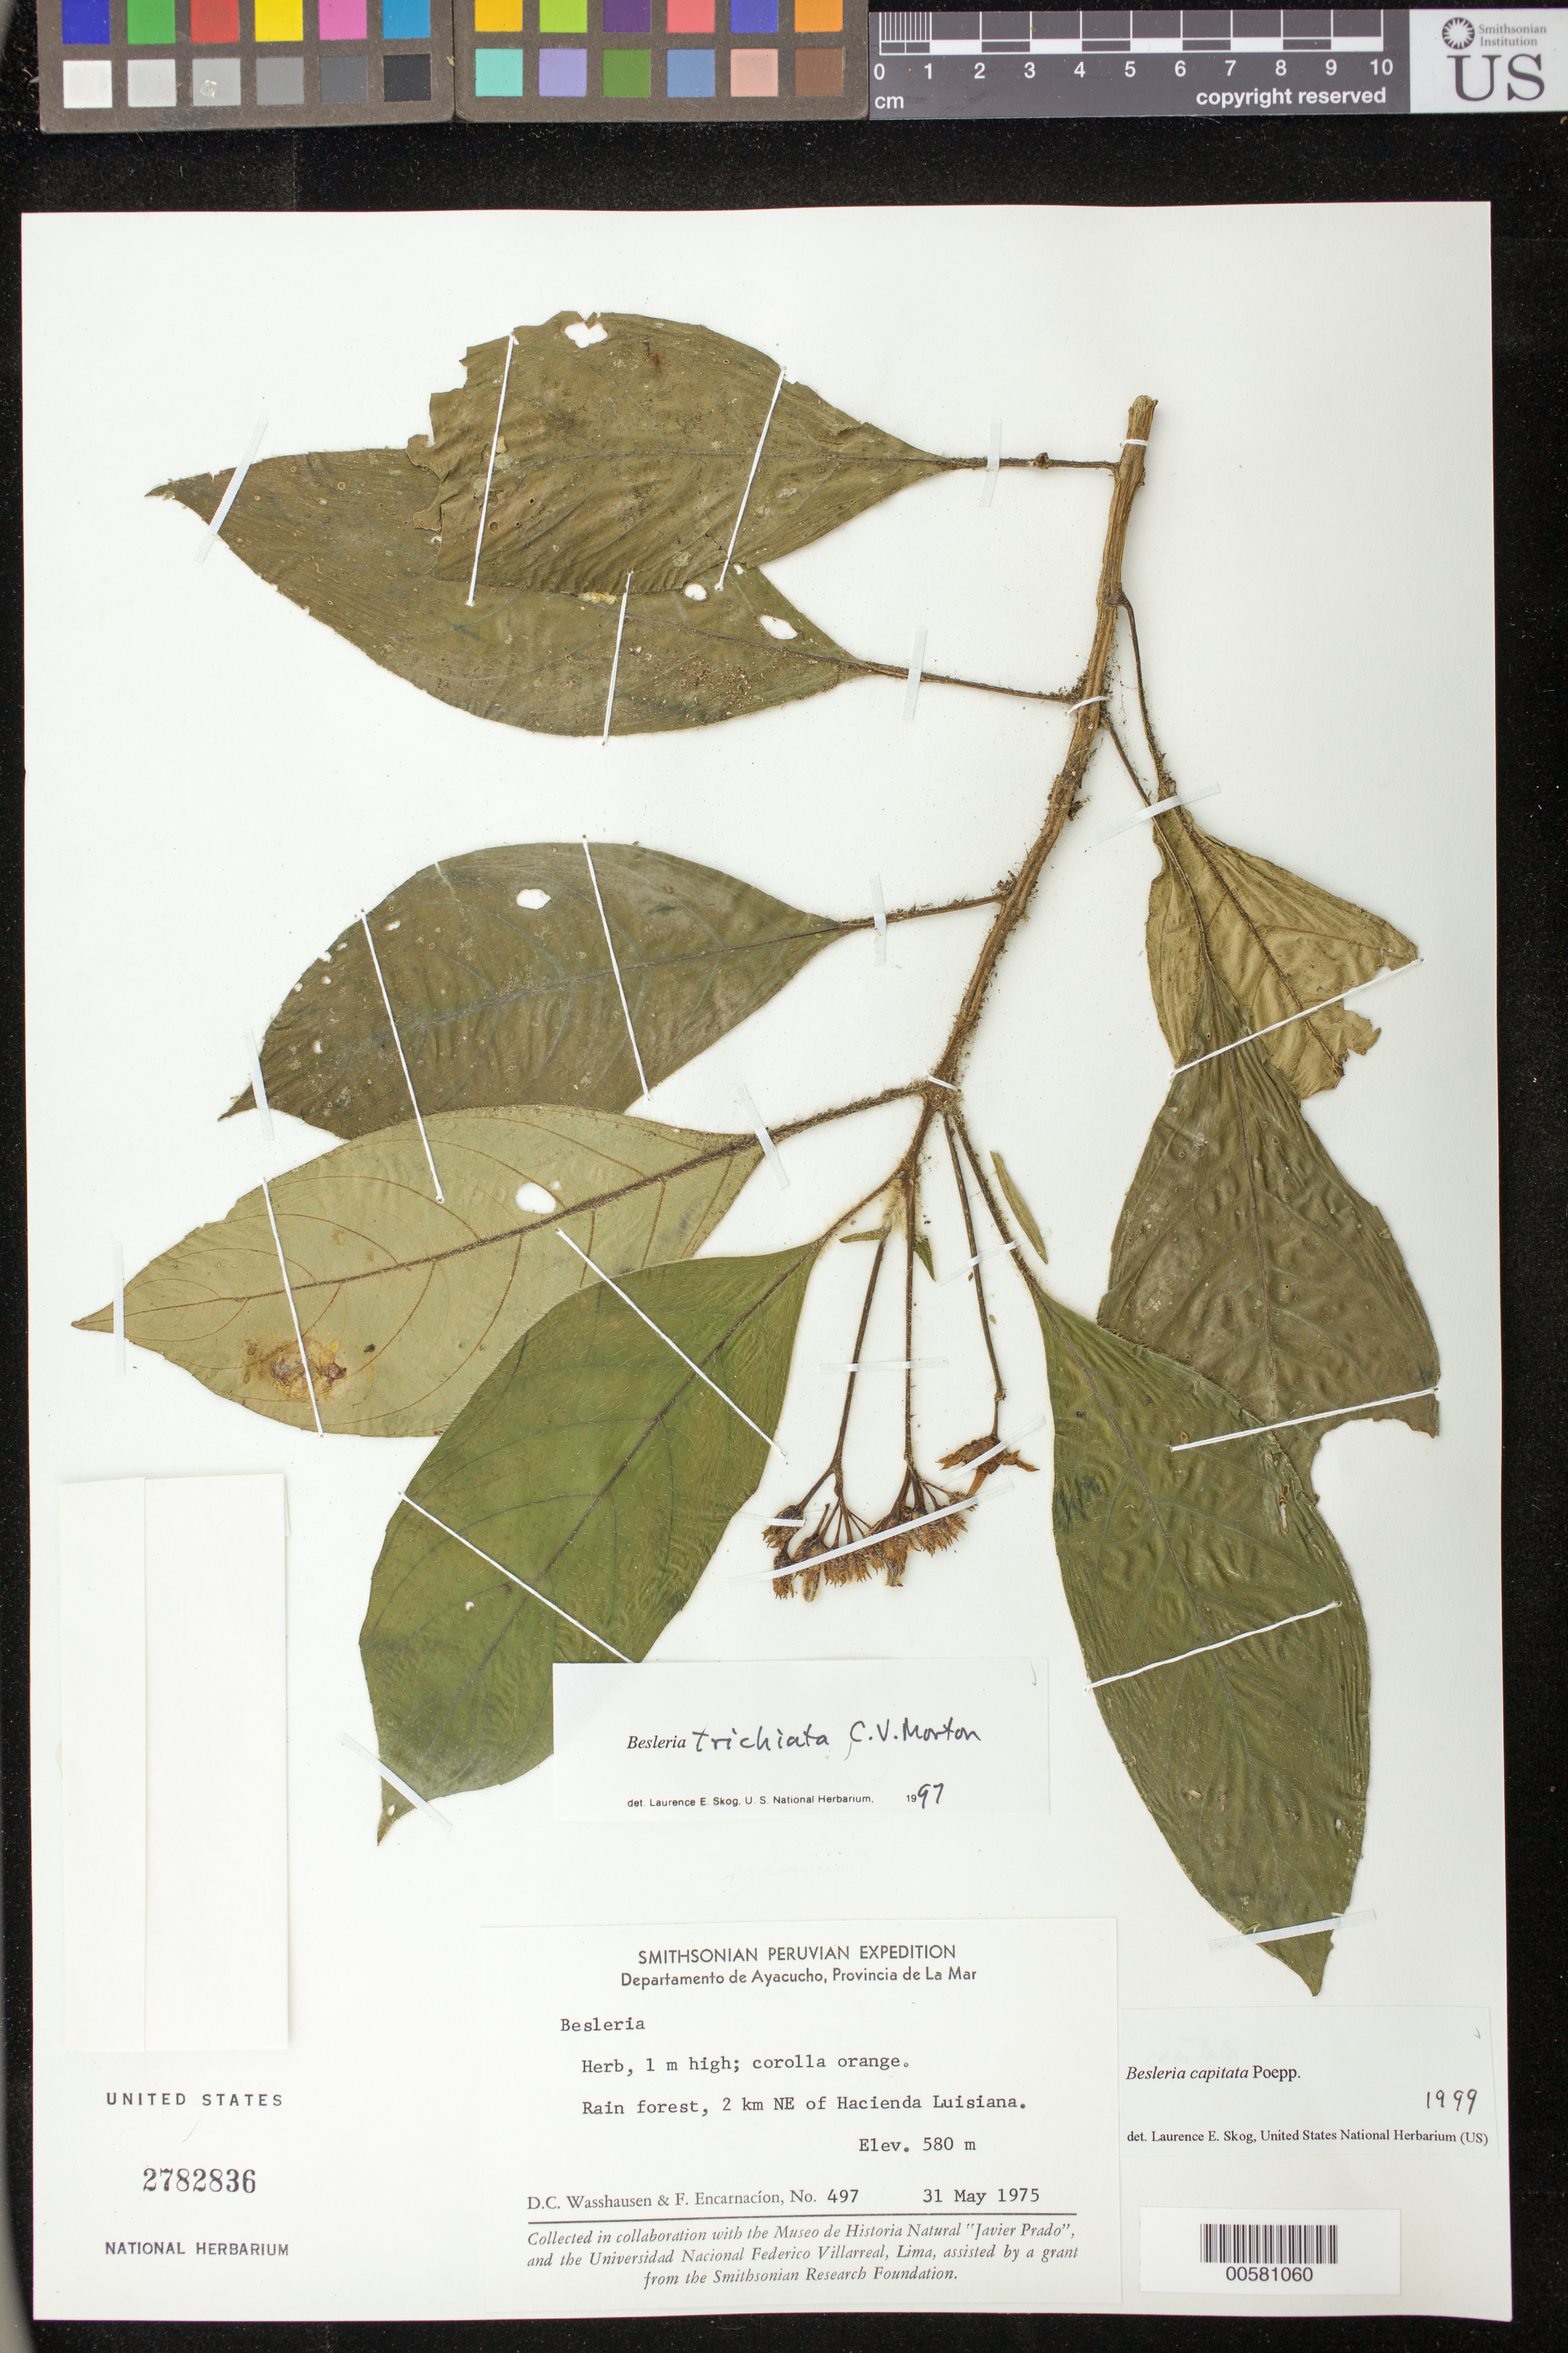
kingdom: Plantae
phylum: Tracheophyta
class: Magnoliopsida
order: Lamiales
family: Gesneriaceae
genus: Besleria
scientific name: Besleria capitata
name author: Poepp.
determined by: Skog, Laurence E.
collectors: D. C. Wasshausen & F. Encarnación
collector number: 497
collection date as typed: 31 May 1975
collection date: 1975-05-31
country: Peru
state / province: Ayacucho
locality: Prov. La Mar; 2 km NE of Hacienda Luisiana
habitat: Rain forest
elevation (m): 580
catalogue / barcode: US 2782836